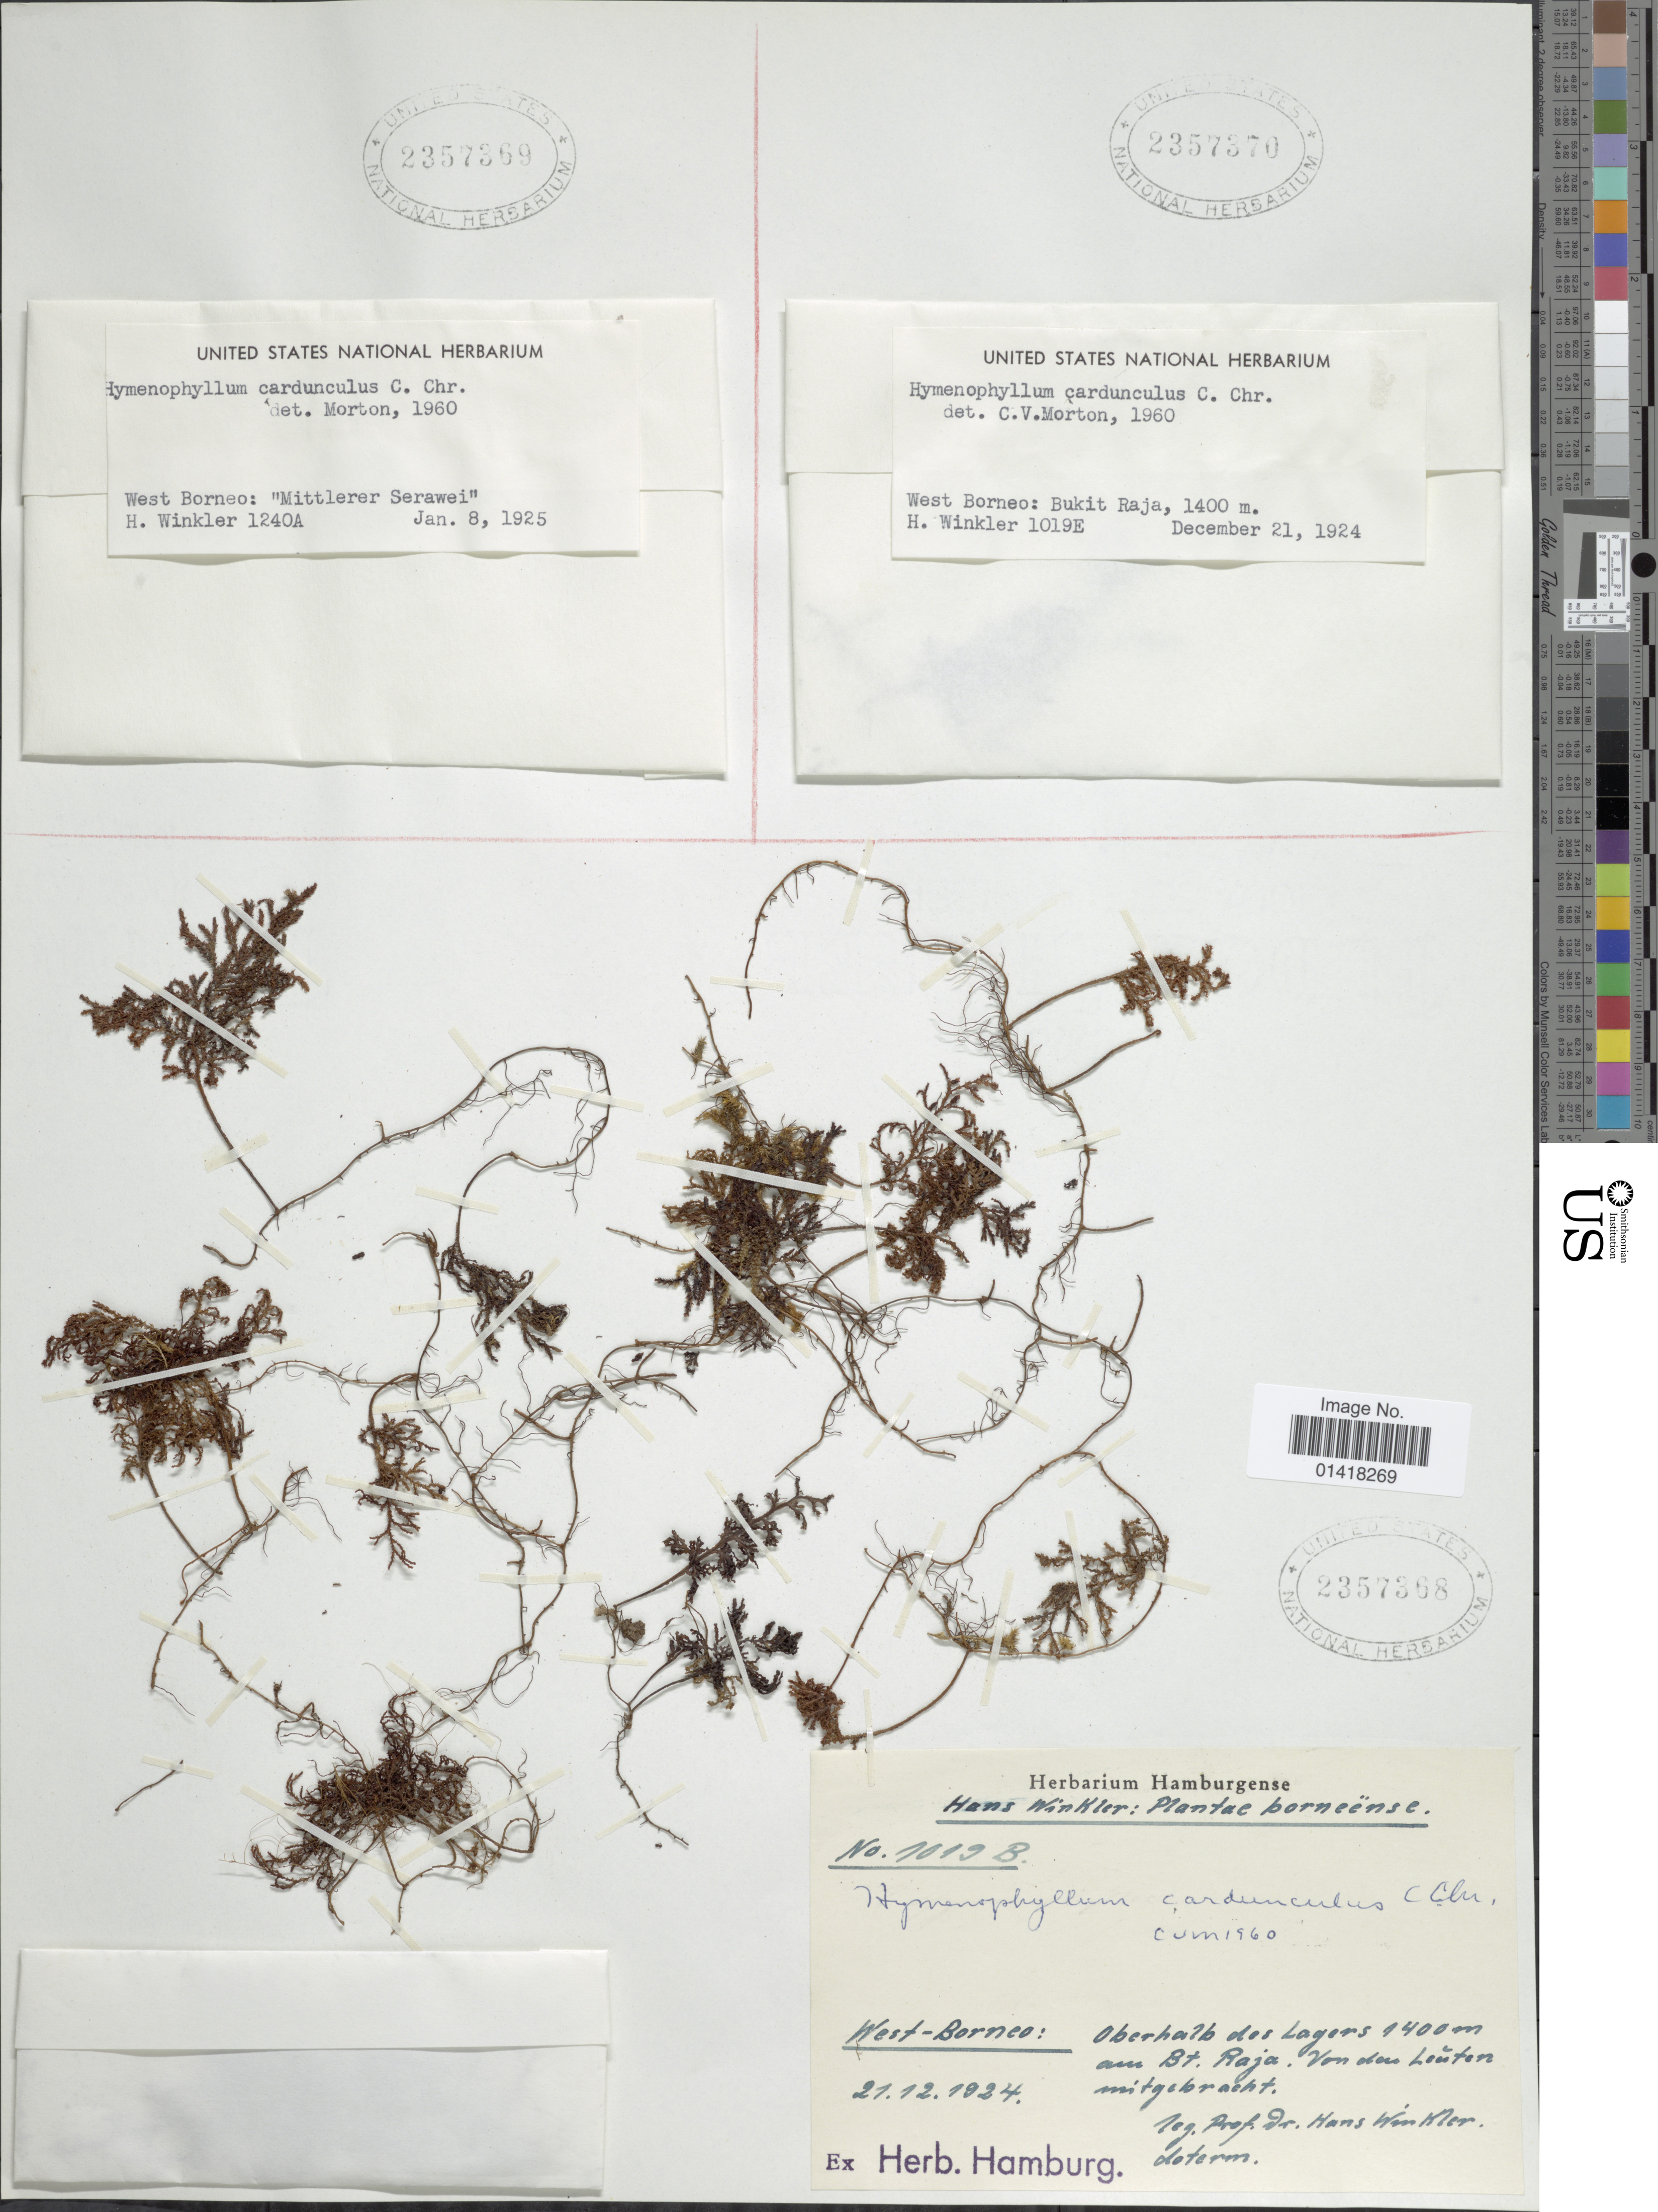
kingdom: Plantae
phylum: Tracheophyta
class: Polypodiopsida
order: Hymenophyllales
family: Hymenophyllaceae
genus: Hymenophyllum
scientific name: Hymenophyllum cardunculus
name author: C. Chr.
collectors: H. Winkler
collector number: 1019E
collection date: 1924-12-21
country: Malaysia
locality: West BorneoL Bukit Raja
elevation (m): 1400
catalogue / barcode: US 2357370-2